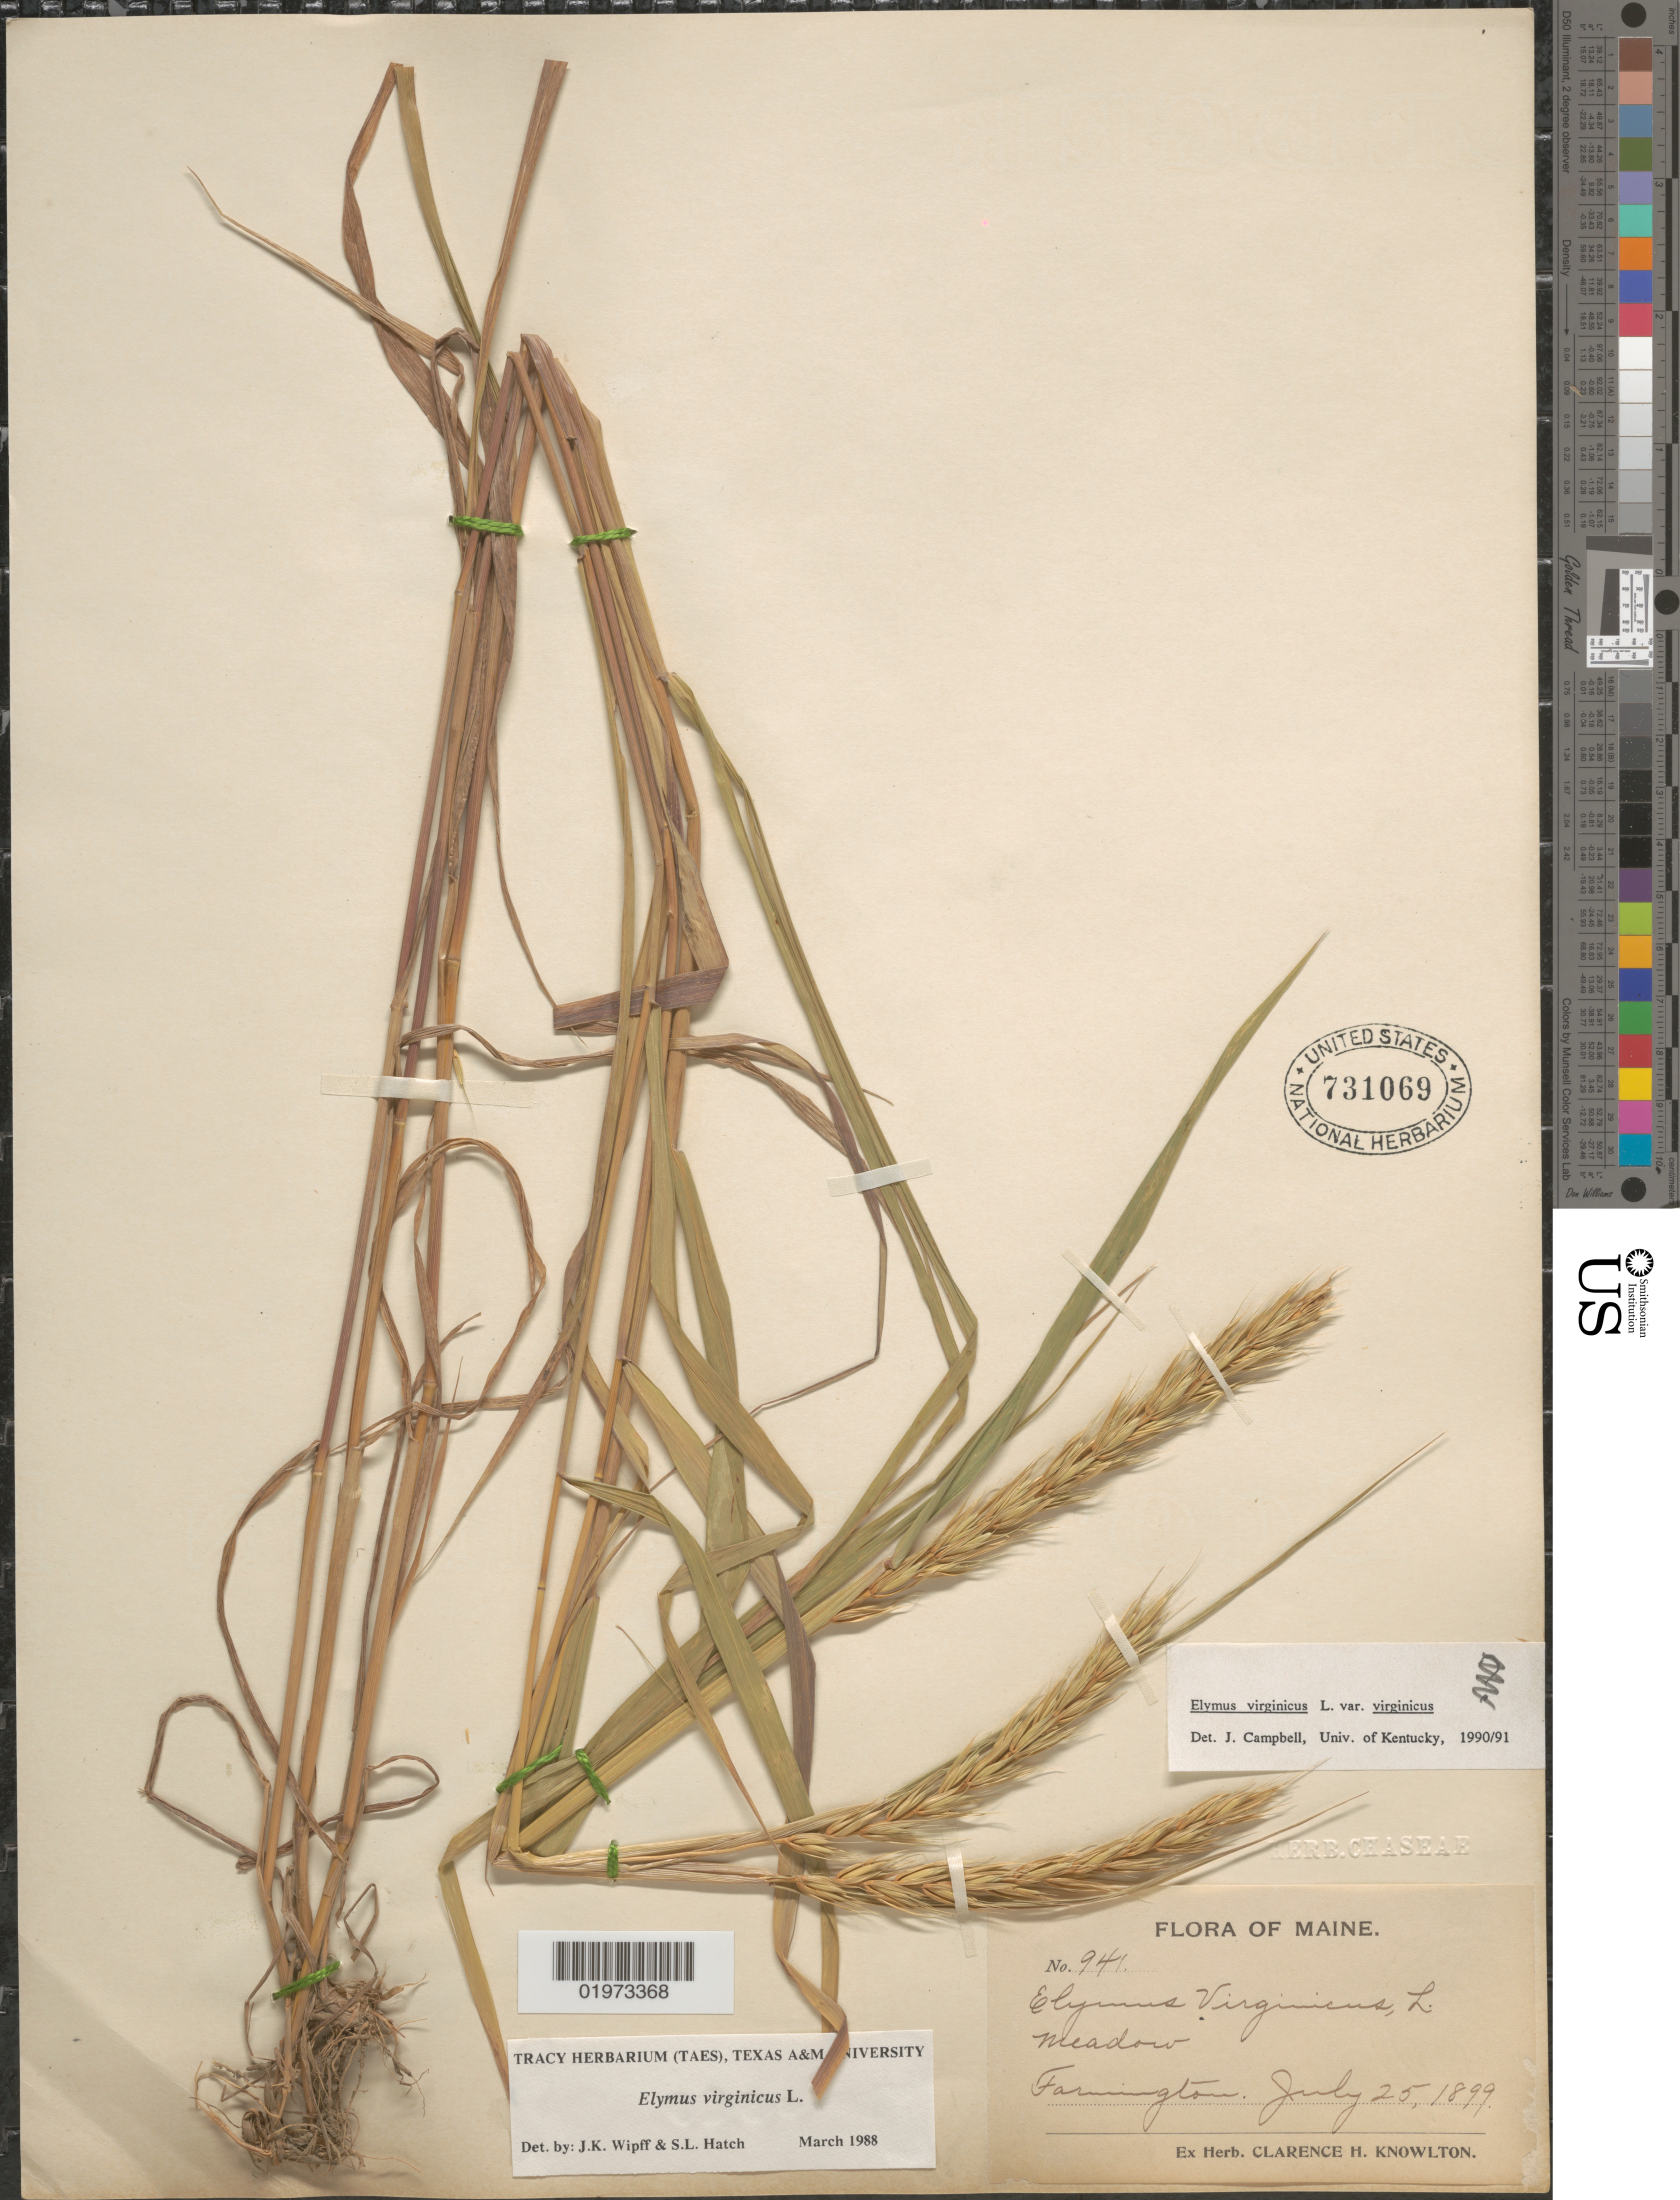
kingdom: Plantae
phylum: Tracheophyta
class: Liliopsida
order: Poales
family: Poaceae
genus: Elymus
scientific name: Elymus virginicus var. virginicus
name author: L.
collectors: Ex Herb. Clarence H. Knowlton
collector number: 941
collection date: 1899-07-25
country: United States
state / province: Maine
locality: Meadow. Farmington.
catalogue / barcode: US 731069